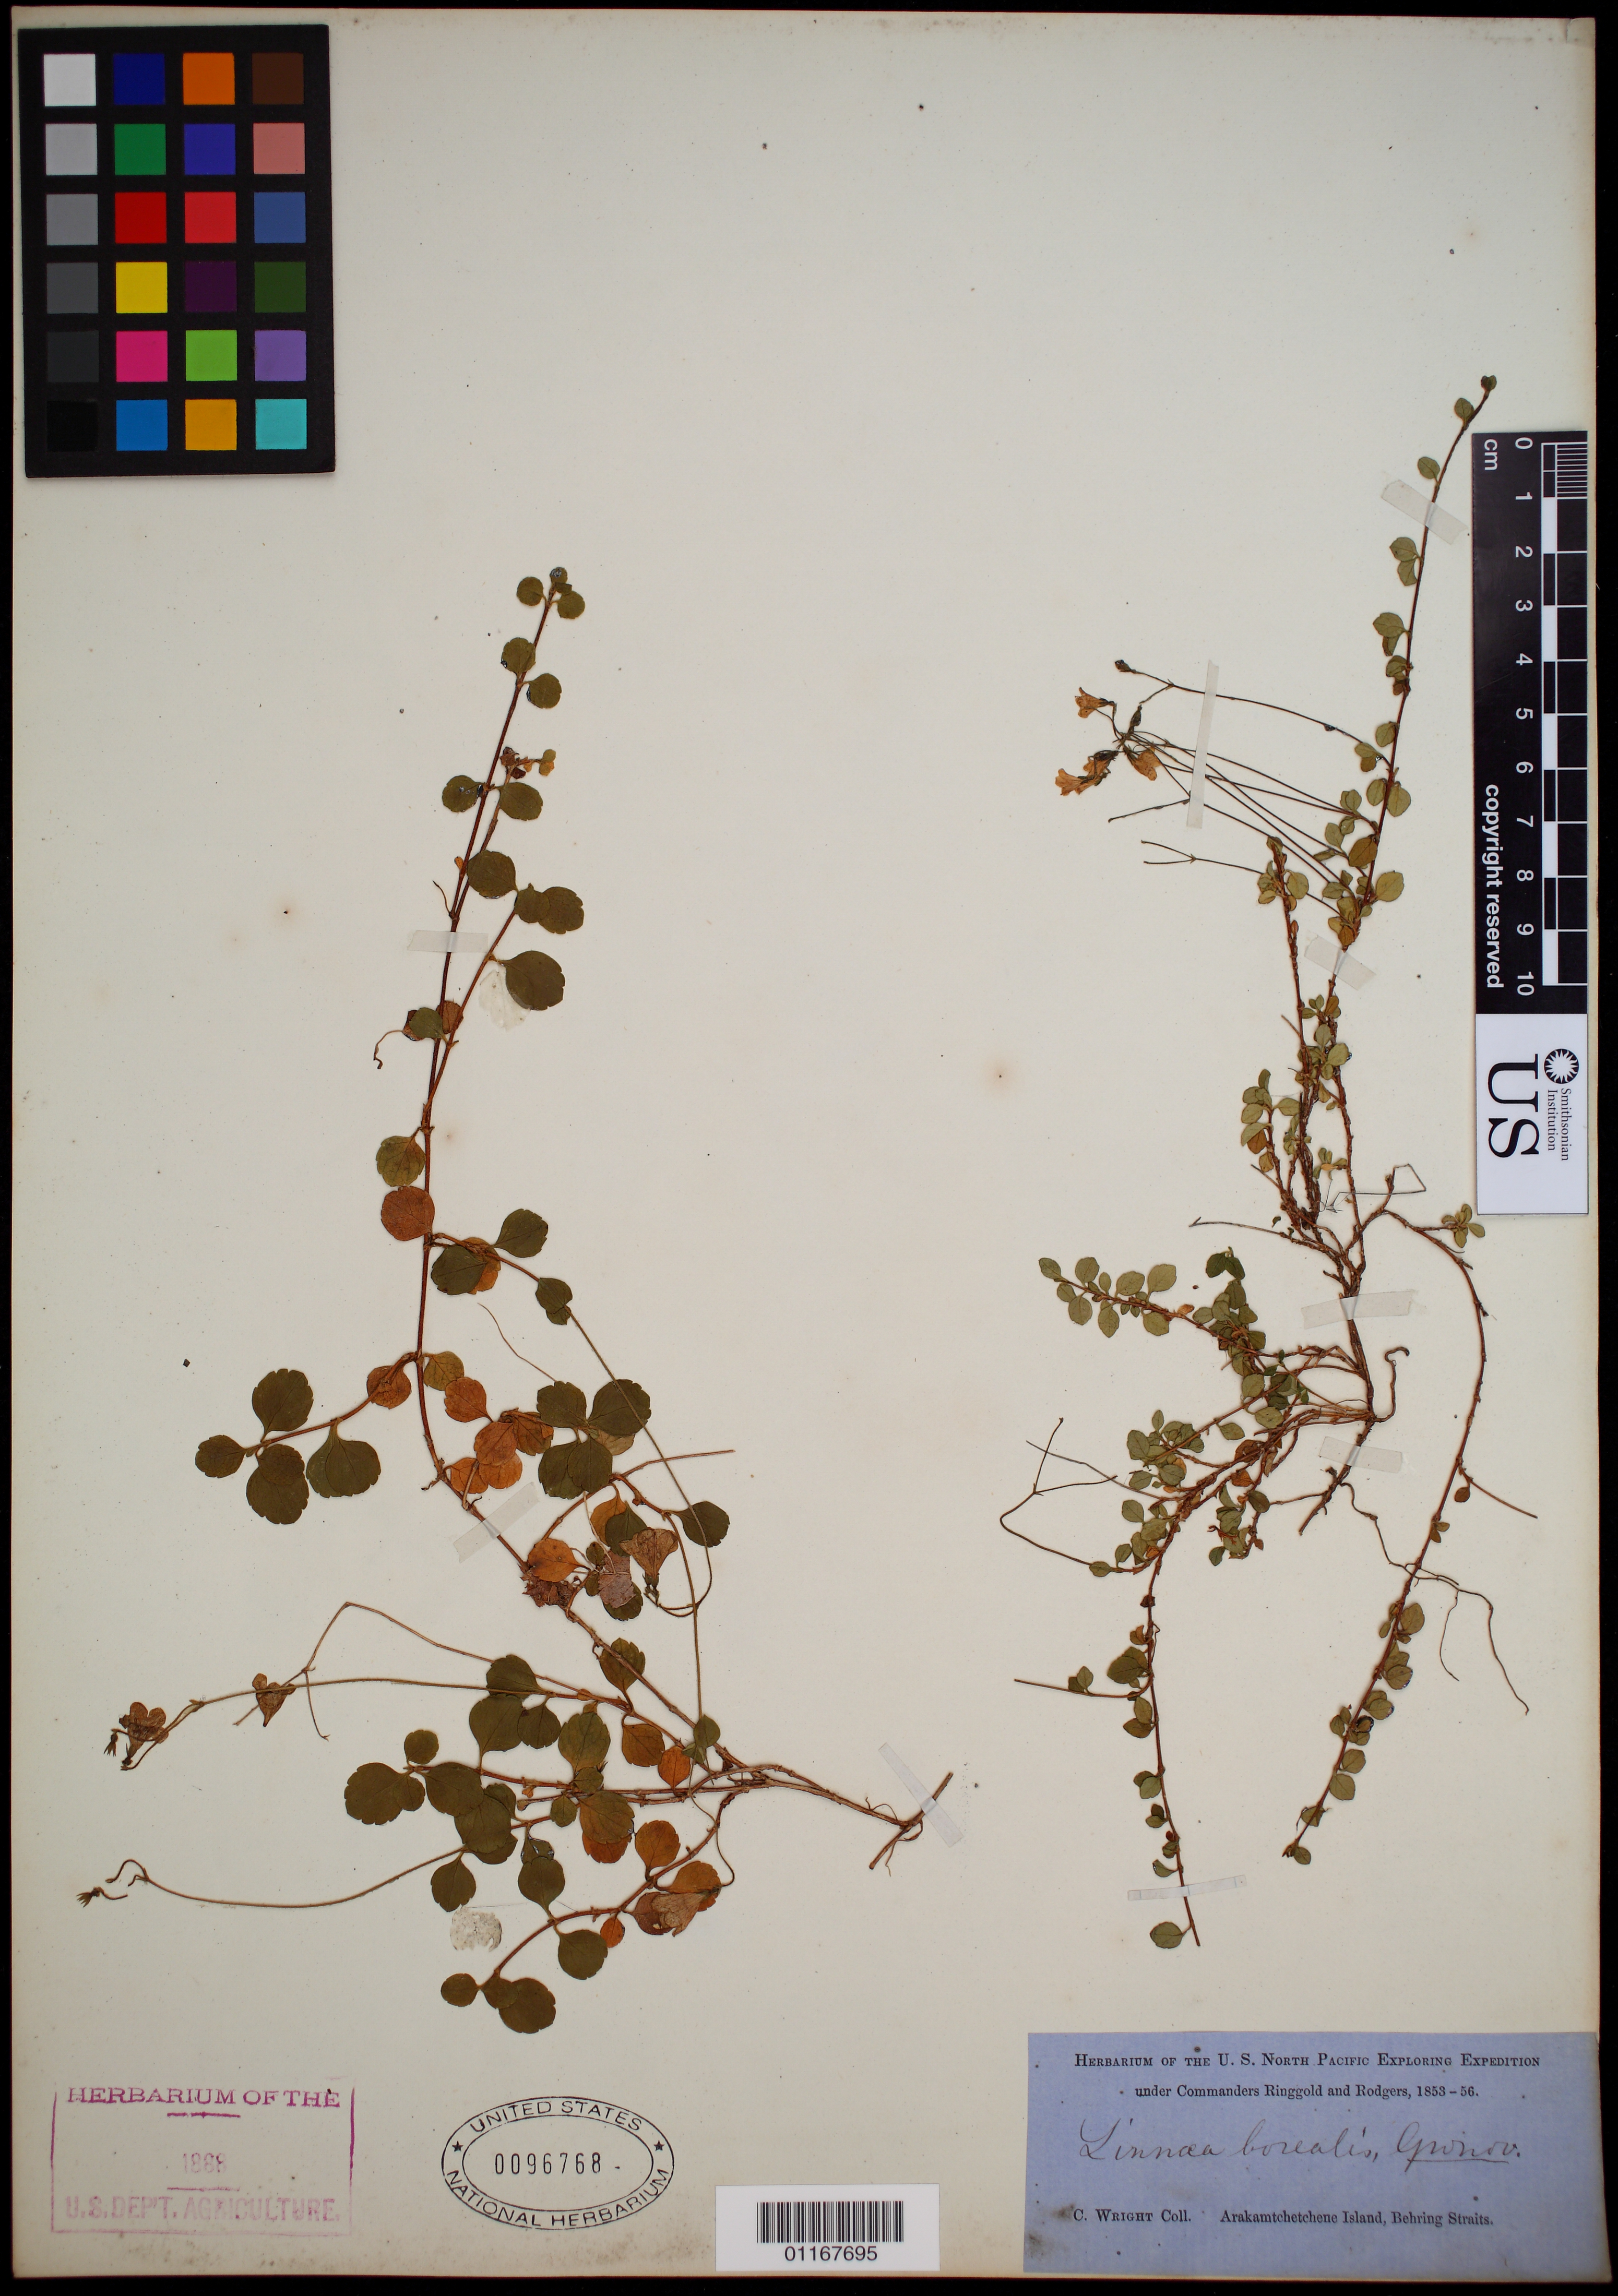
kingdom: Plantae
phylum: Tracheophyta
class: Magnoliopsida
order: Dipsacales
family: Caprifoliaceae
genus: Linnaea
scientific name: Linnaea borealis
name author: L.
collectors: C. Wright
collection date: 1853/1856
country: Russian Federation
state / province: Chukotka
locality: Arakamtchetchene I. Bering Straits.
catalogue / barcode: US 96768